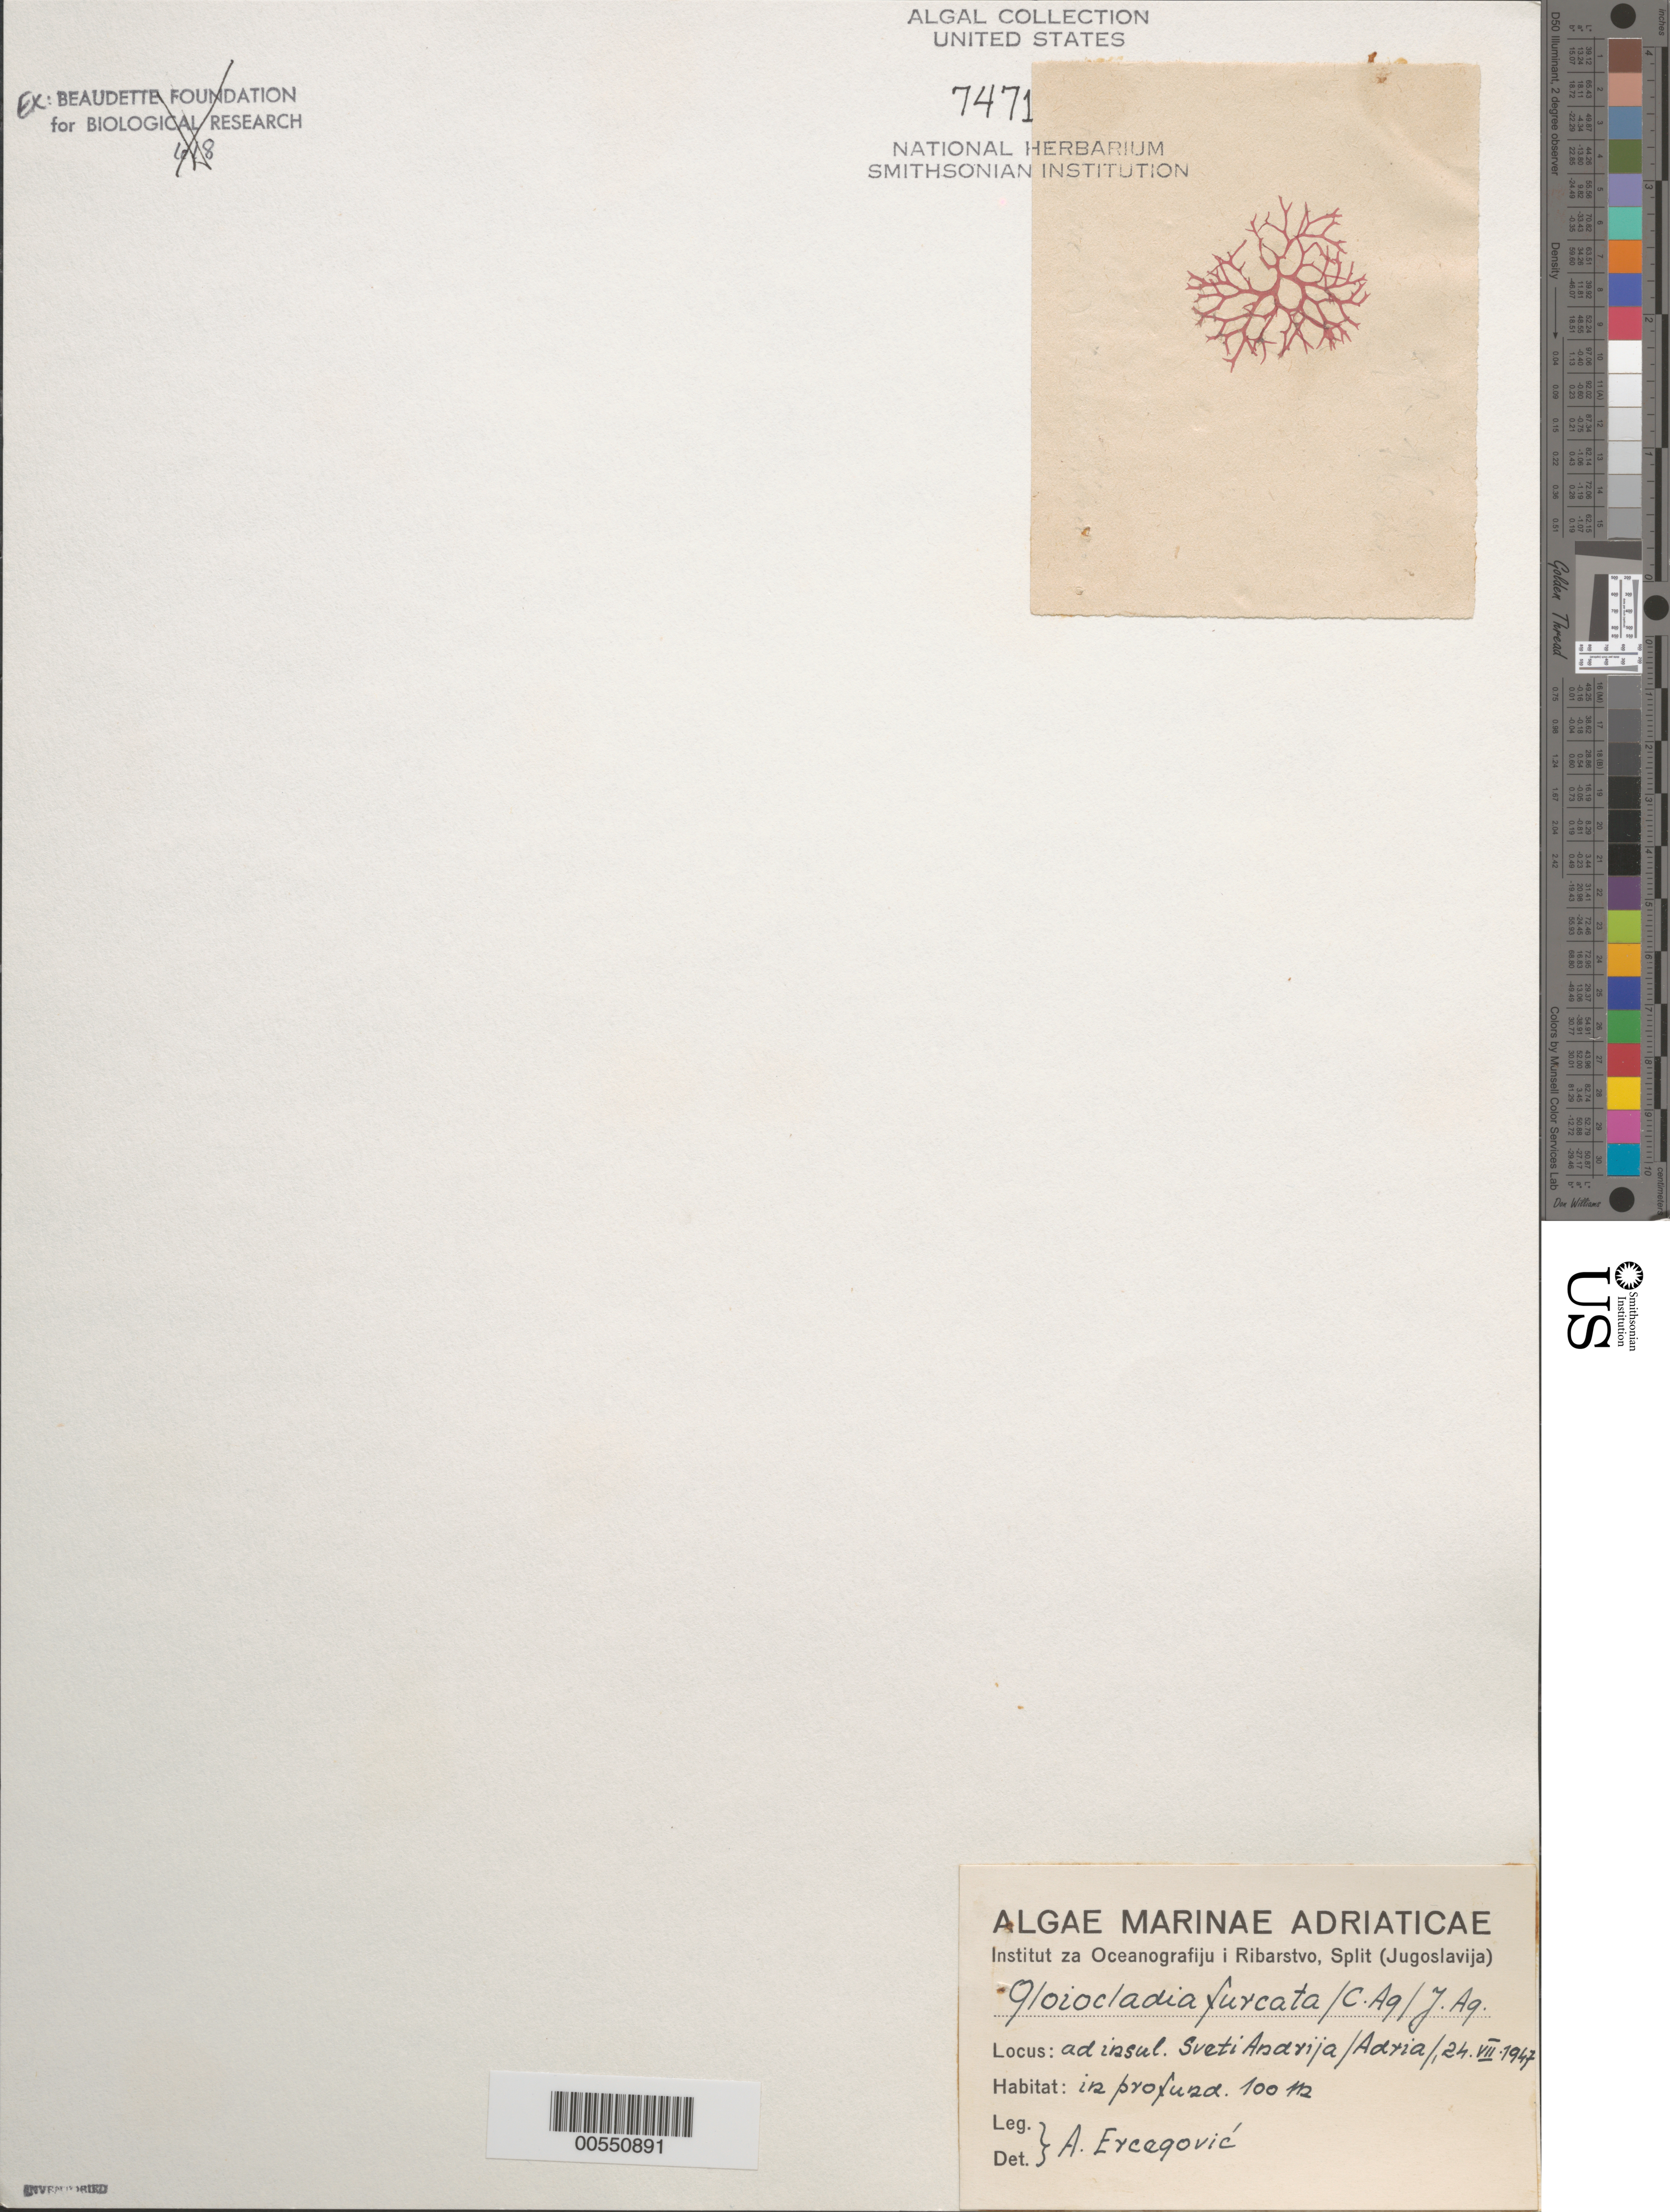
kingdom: Plantae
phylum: Rhodophyta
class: Florideophyceae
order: Rhodymeniales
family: Faucheaceae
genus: Gloiocladia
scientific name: Gloiocladia furcata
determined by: Ercegovic, A.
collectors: A. Ercegovic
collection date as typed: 24 Jul 1947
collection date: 1947-07-24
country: Croatia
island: Sveti Andrija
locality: Adriatic Sea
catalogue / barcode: US 7471